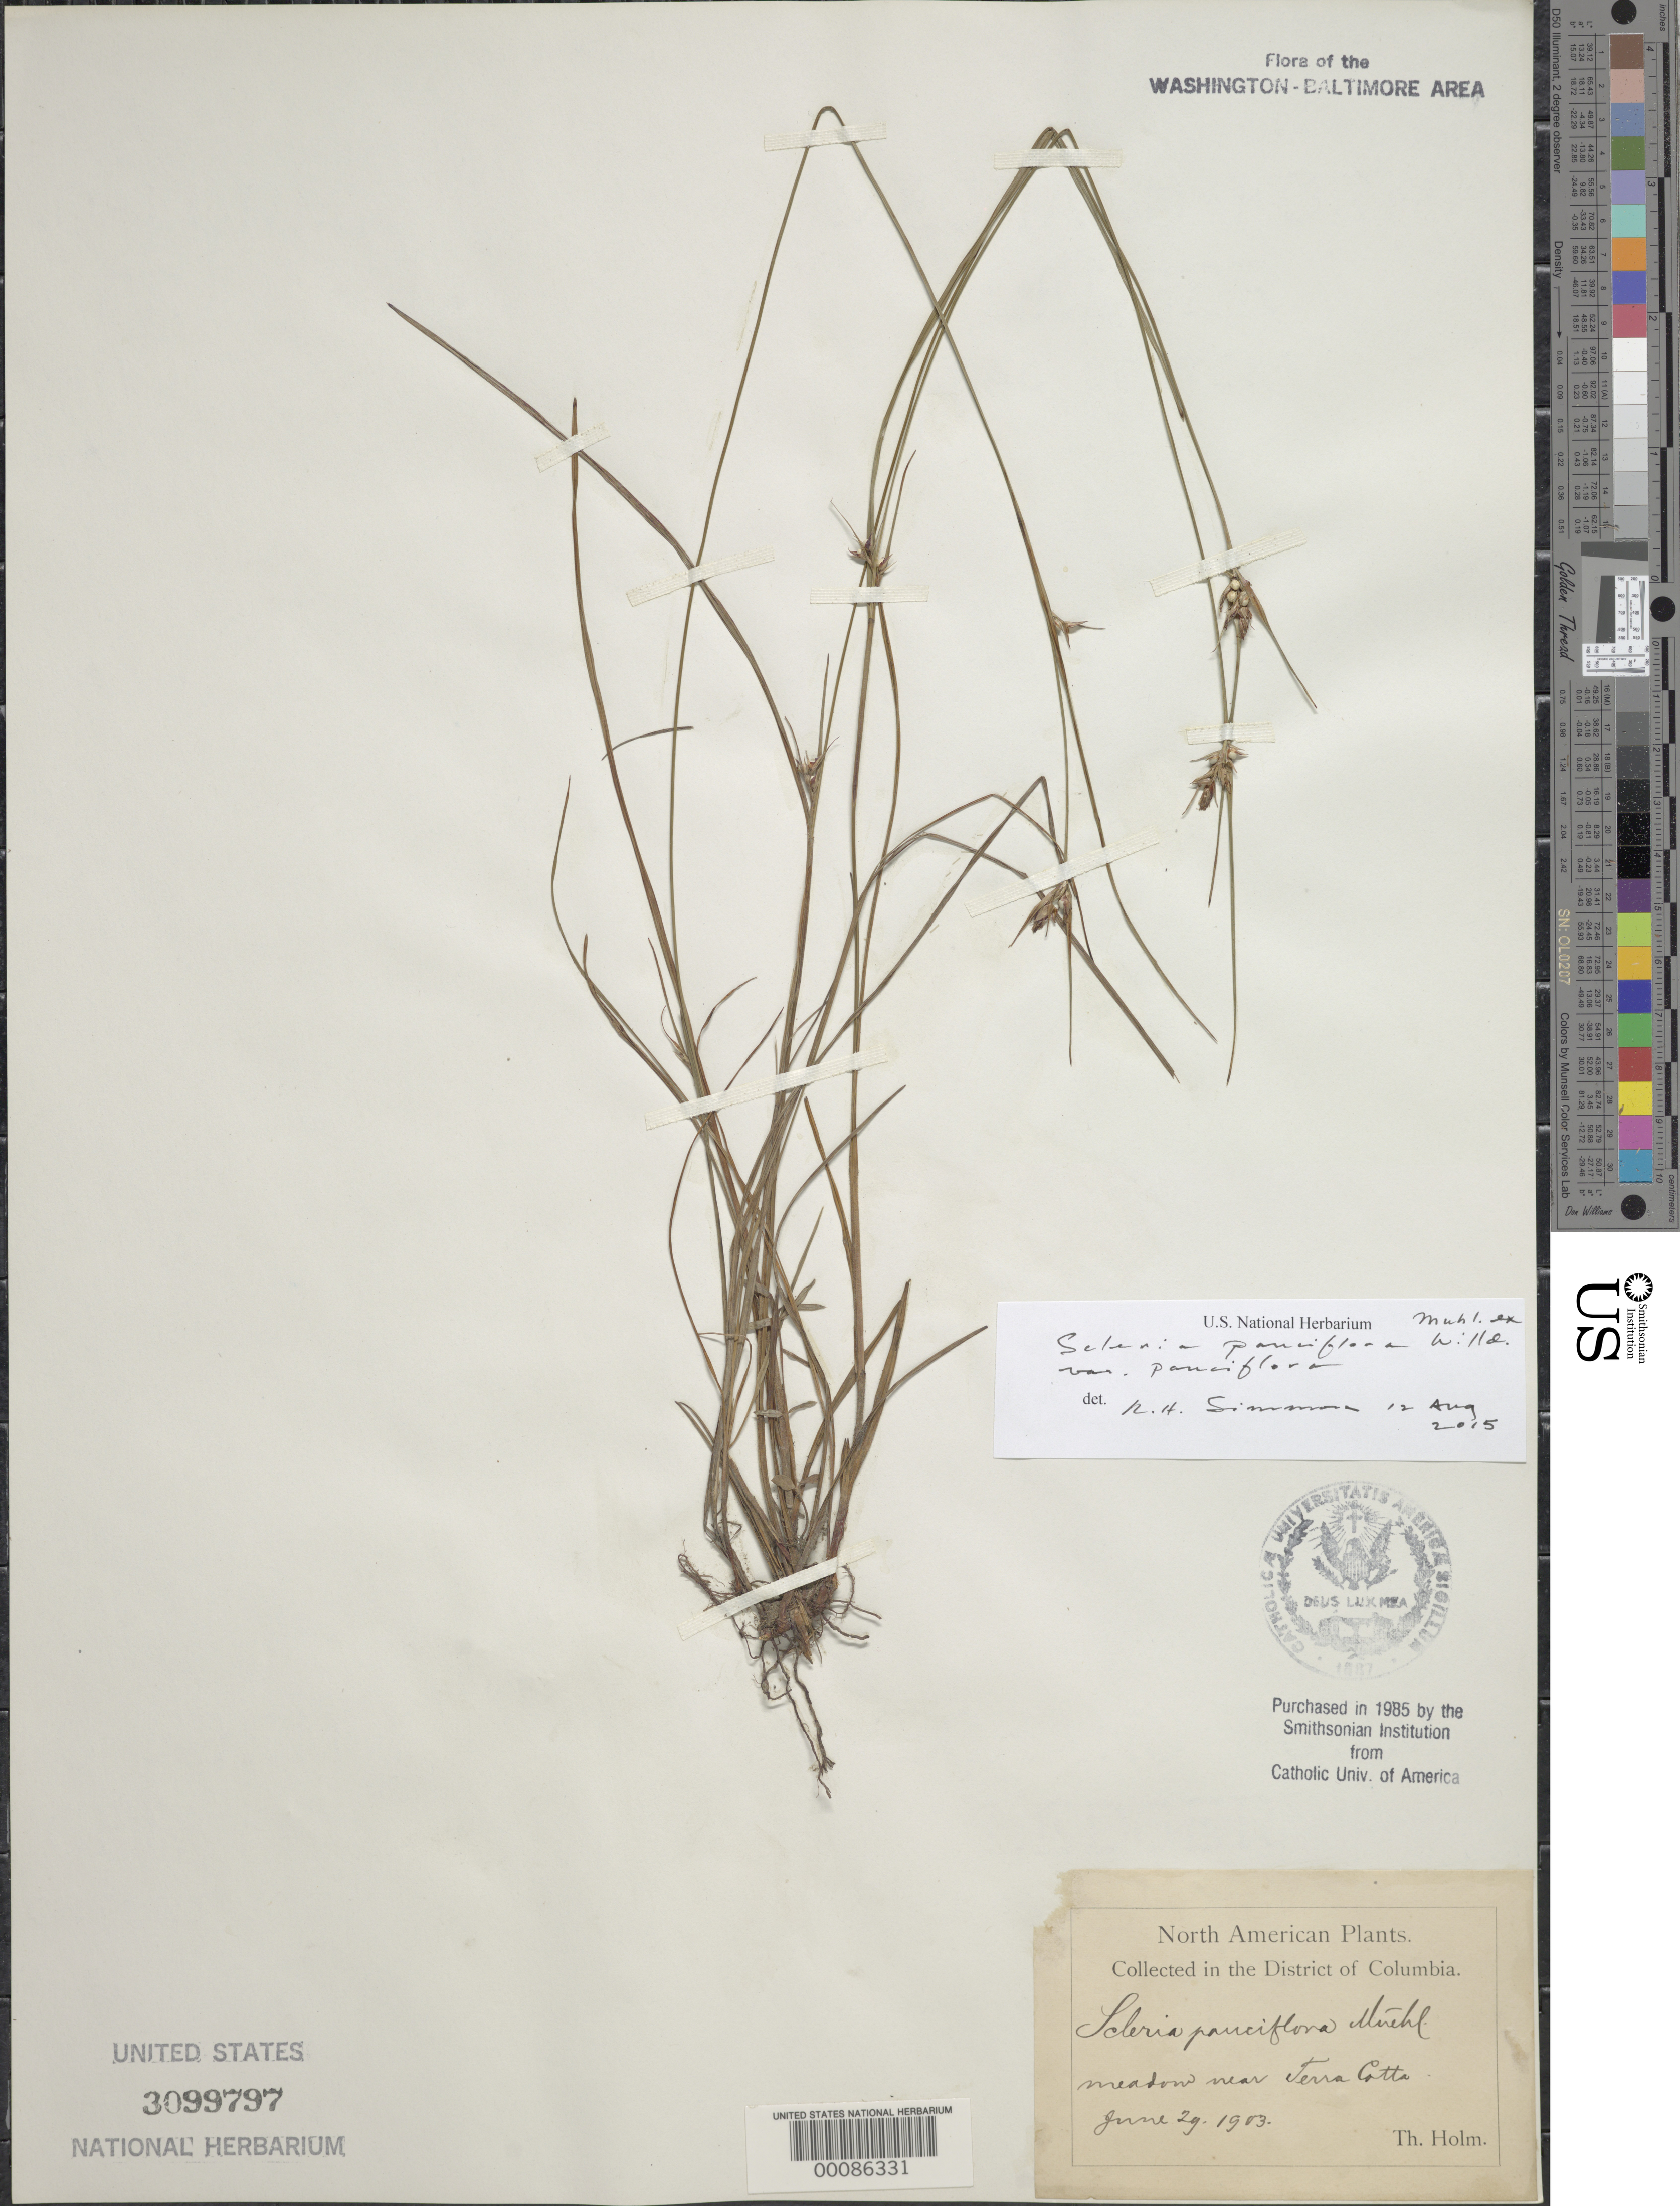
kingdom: Plantae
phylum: Tracheophyta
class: Liliopsida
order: Poales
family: Cyperaceae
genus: Scleria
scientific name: Scleria pauciflora var. pauciflora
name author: Muhl. ex Willd.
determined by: Simmons, R. H., (UNITED STATES)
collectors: T. Holm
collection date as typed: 29 Jun 1903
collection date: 1903-06-29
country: United States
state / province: District of Columbia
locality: Near Terra Cotta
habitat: Meadow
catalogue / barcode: US 3099797